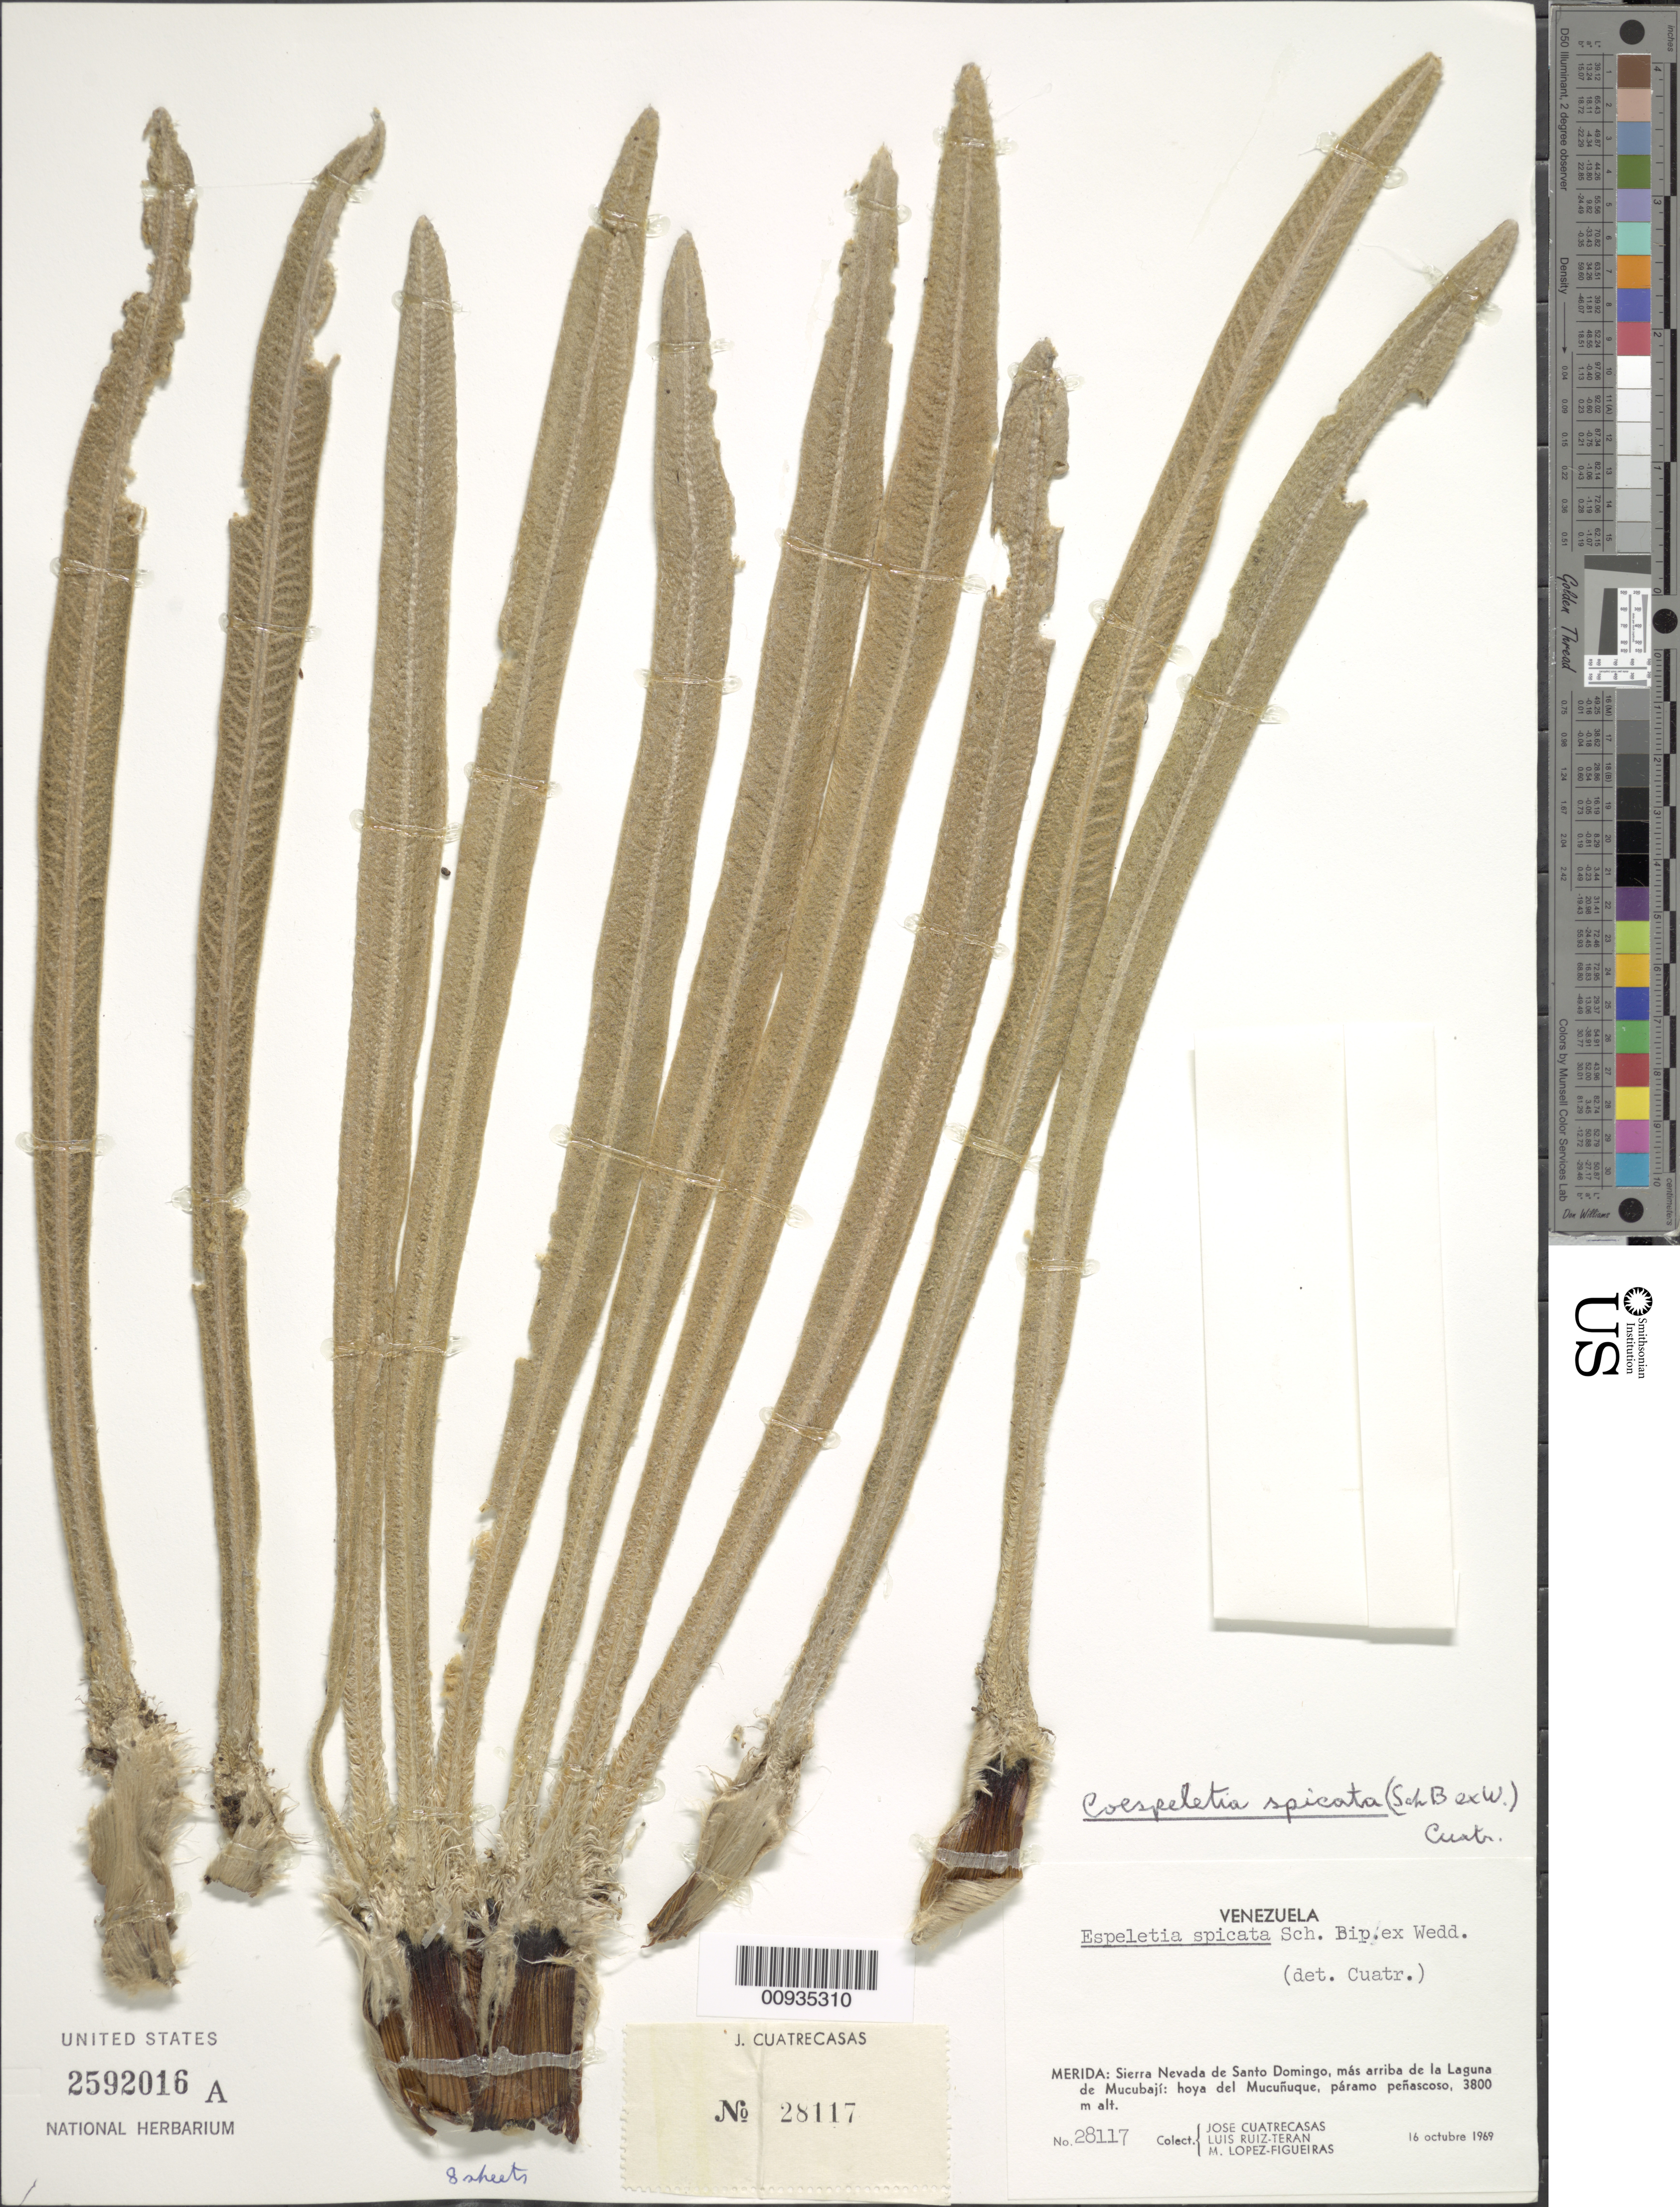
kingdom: Plantae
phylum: Tracheophyta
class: Magnoliopsida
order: Asterales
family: Asteraceae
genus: Coespeletia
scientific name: Coespeletia spicata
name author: (Sch. Bip. ex Wedd.) Cuatrec.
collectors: J. Cuatrecasas, L. Teran & M. López Figueiras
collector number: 28117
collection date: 1969-10-16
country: Venezuela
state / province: Mérida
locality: Sierra Nevada de Santo Domingo, mas arriba de la Laguna de Mucubaji: hoya del Mucunuque, paramo penascoso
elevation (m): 3800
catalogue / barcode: US 2592016A